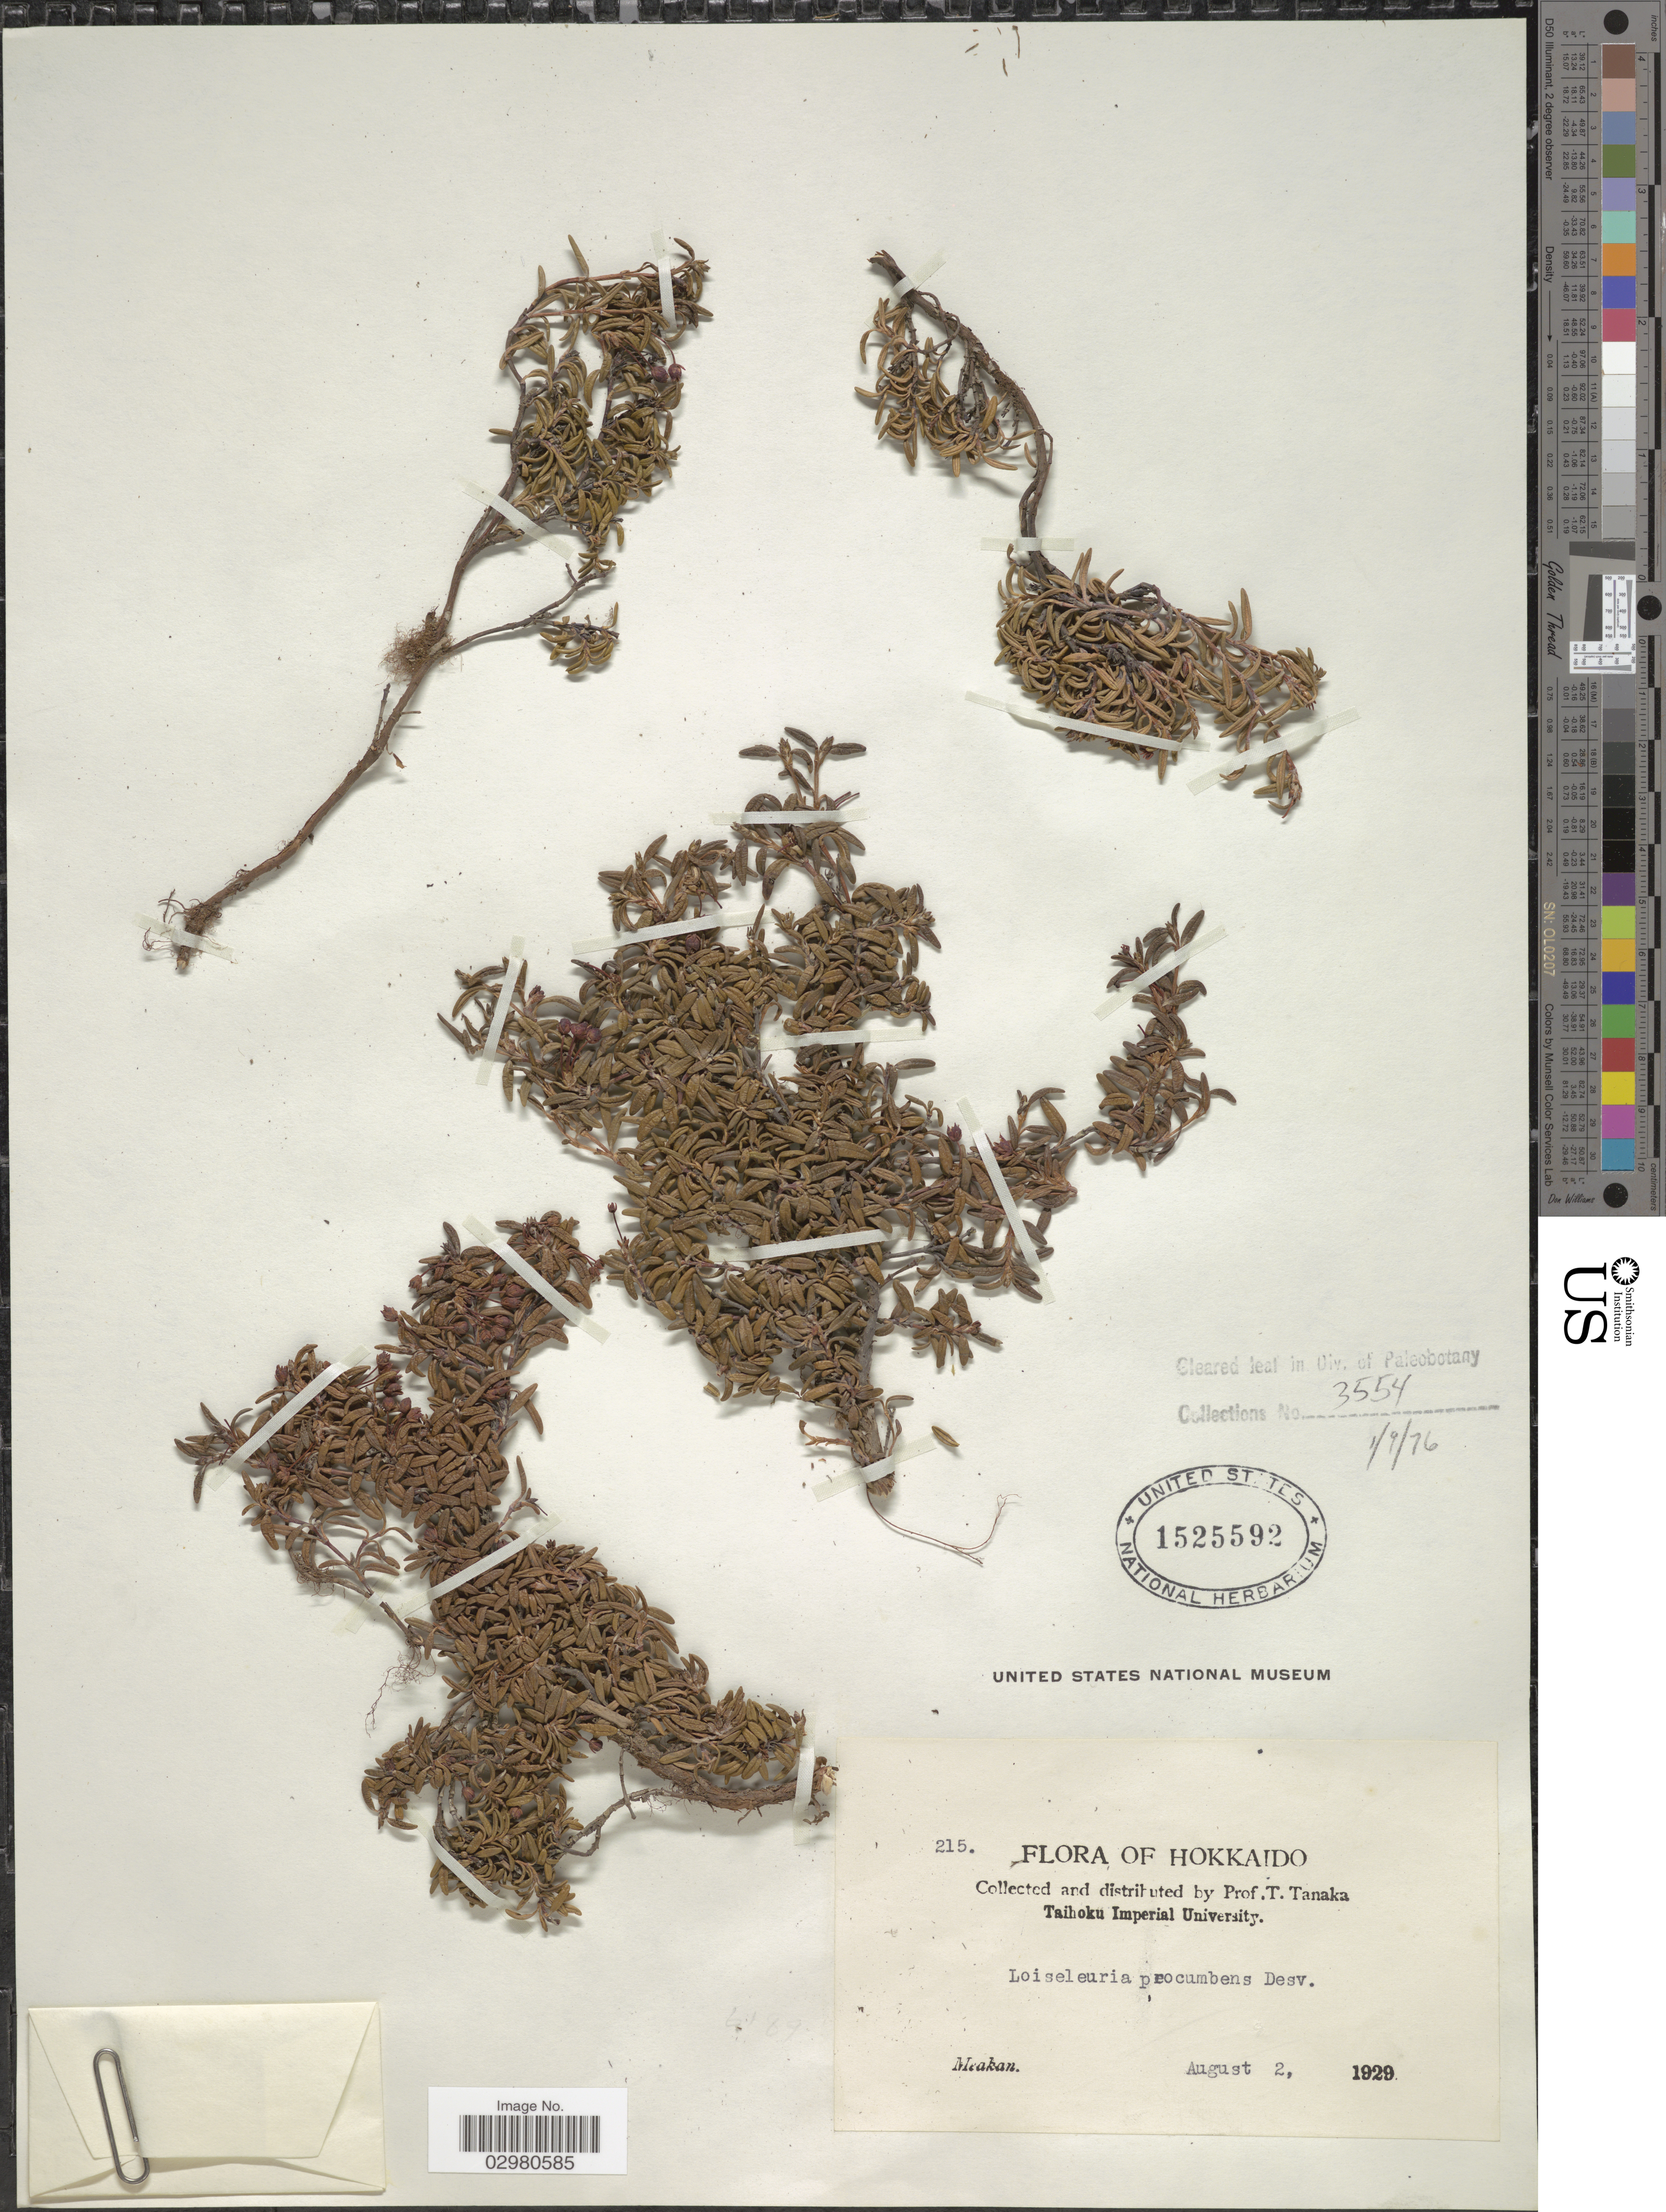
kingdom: Plantae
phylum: Tracheophyta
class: Magnoliopsida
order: Ericales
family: Ericaceae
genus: Loiseleuria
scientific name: Loiseleuria procumbens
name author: (L.) Desv.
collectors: T. Tanaka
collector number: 215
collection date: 1929-08-02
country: Japan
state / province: Hokkaidō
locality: Meakan.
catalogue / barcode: US 1525592